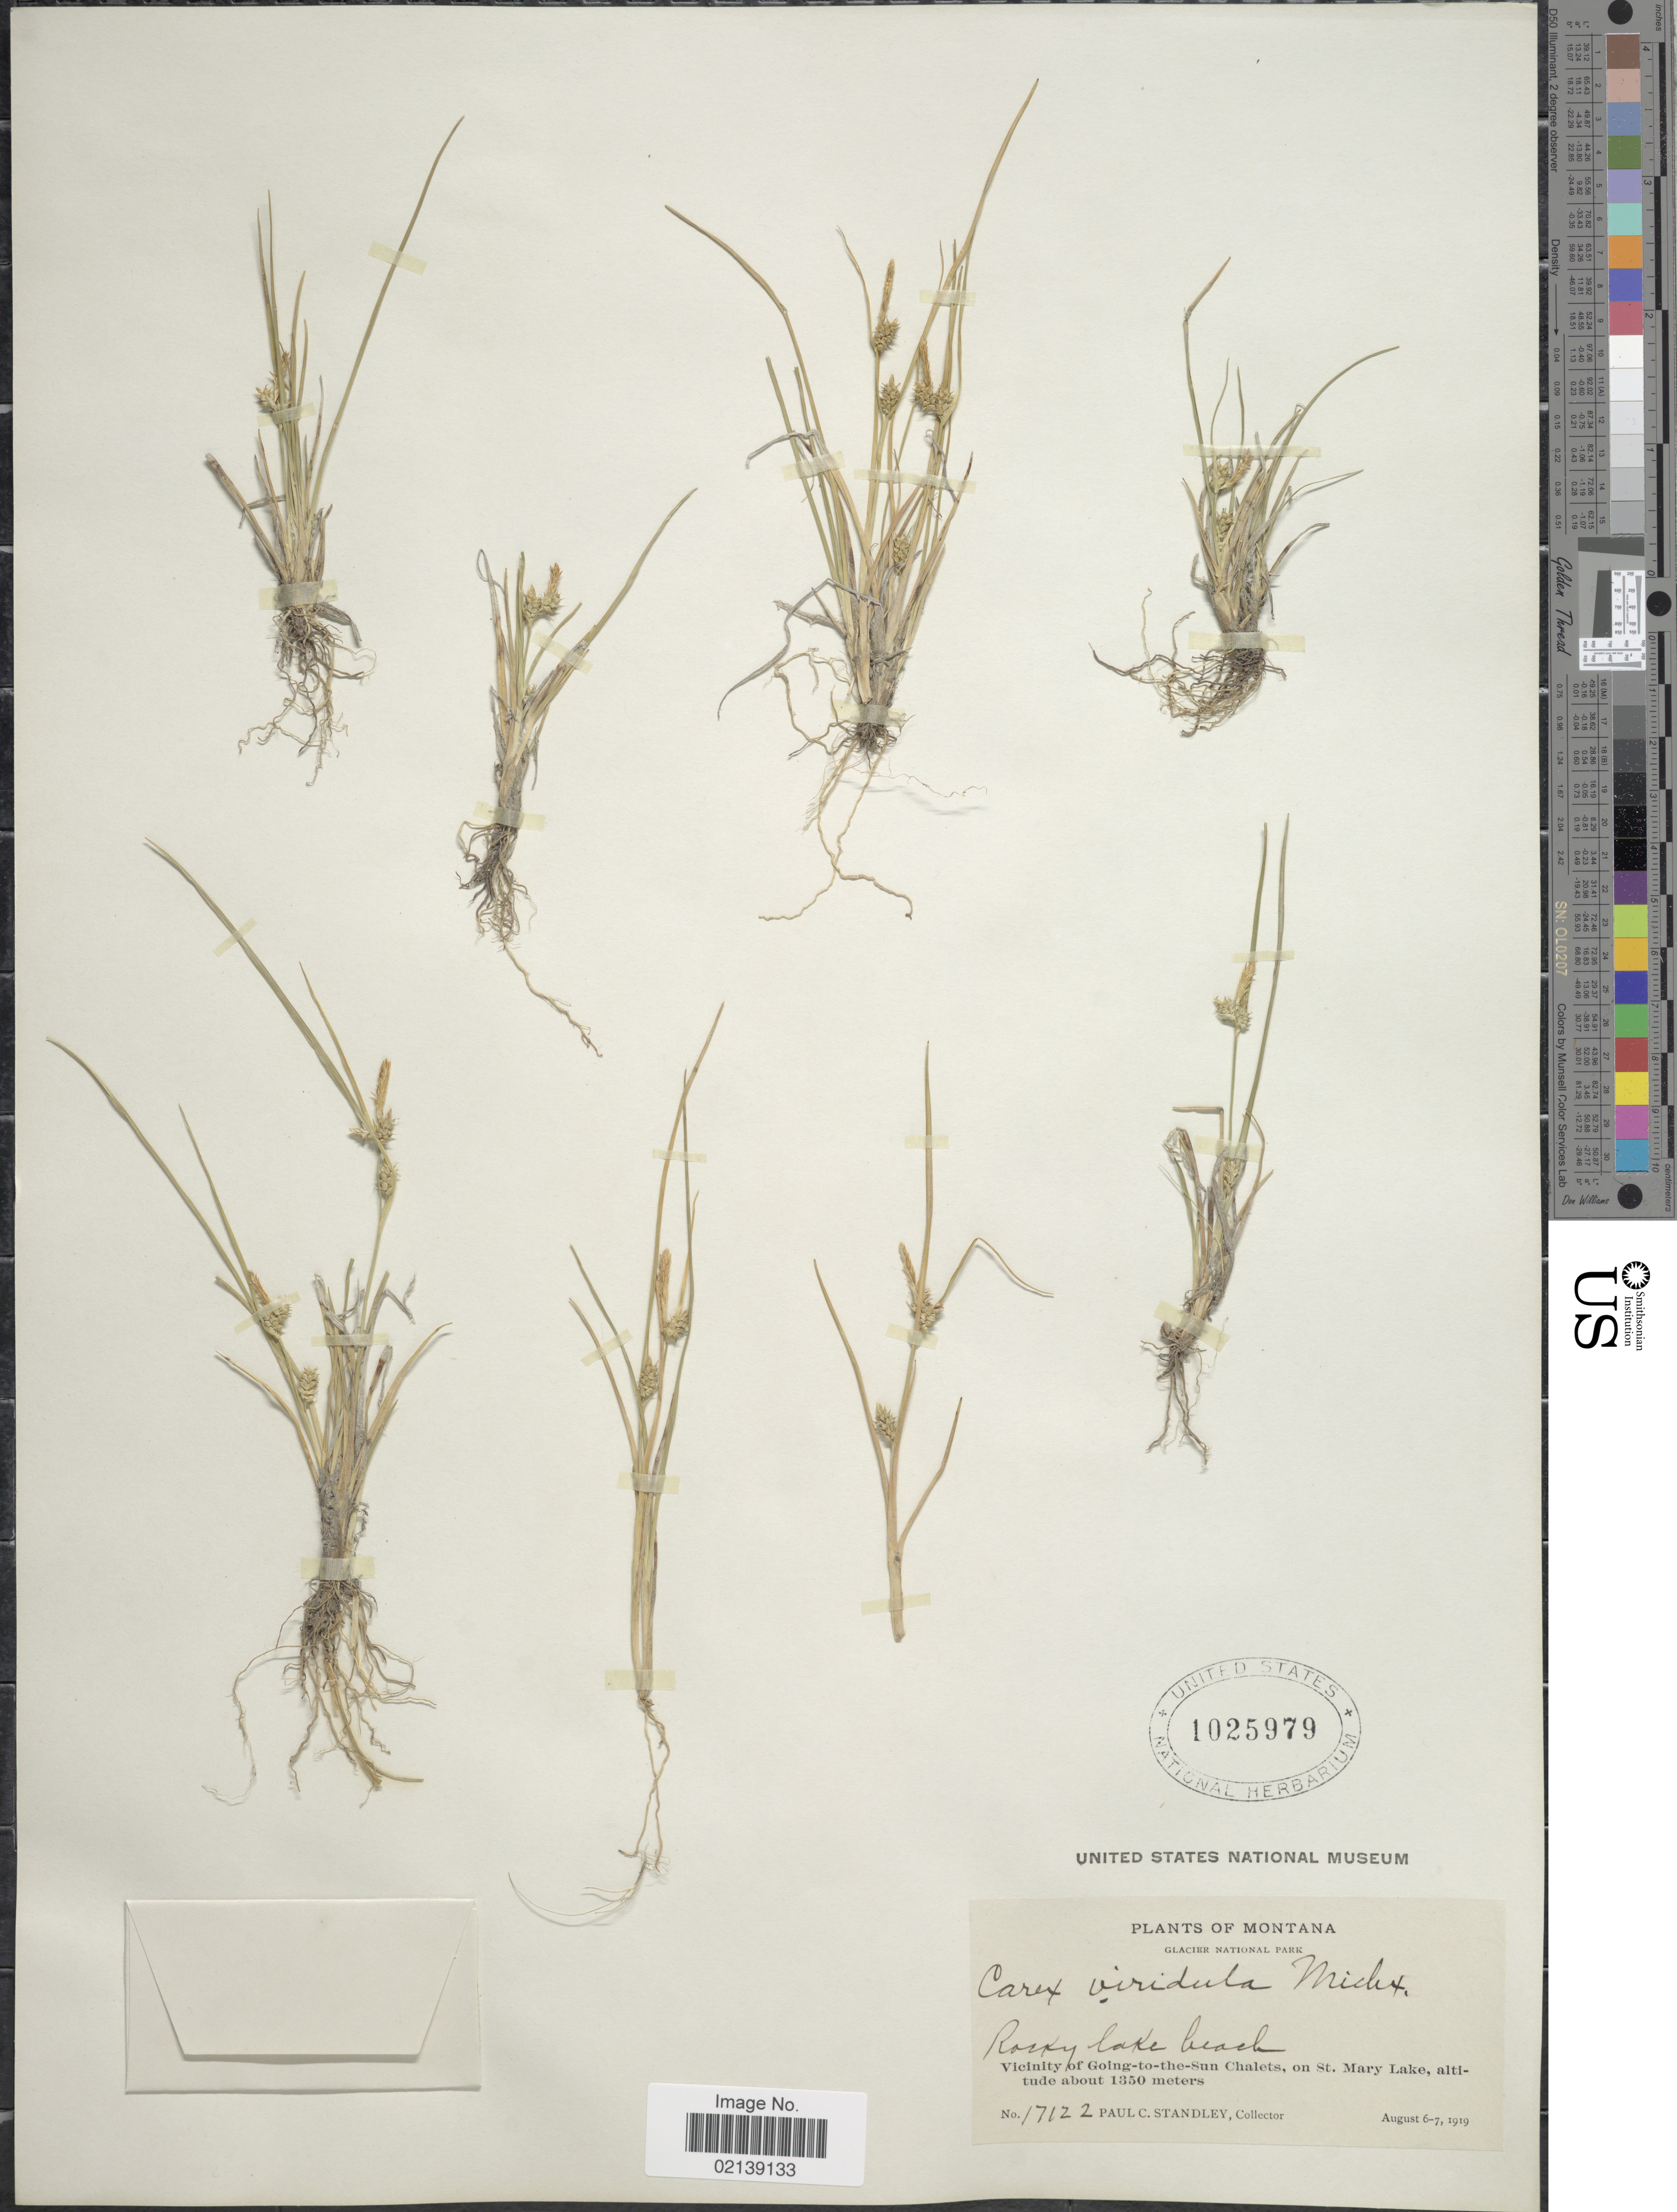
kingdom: Plantae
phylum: Tracheophyta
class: Liliopsida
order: Poales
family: Cyperaceae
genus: Carex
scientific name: Carex oederi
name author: Retz.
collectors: P. C. Standley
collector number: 17122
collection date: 1919-08-06/1919-08-07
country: United States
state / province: Montana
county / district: Glacier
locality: Glacier National Park, rocky lake beach, vicinity of Going-to-the-Sun Chalets, on St. Mary lake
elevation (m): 1350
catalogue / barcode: US 1025979